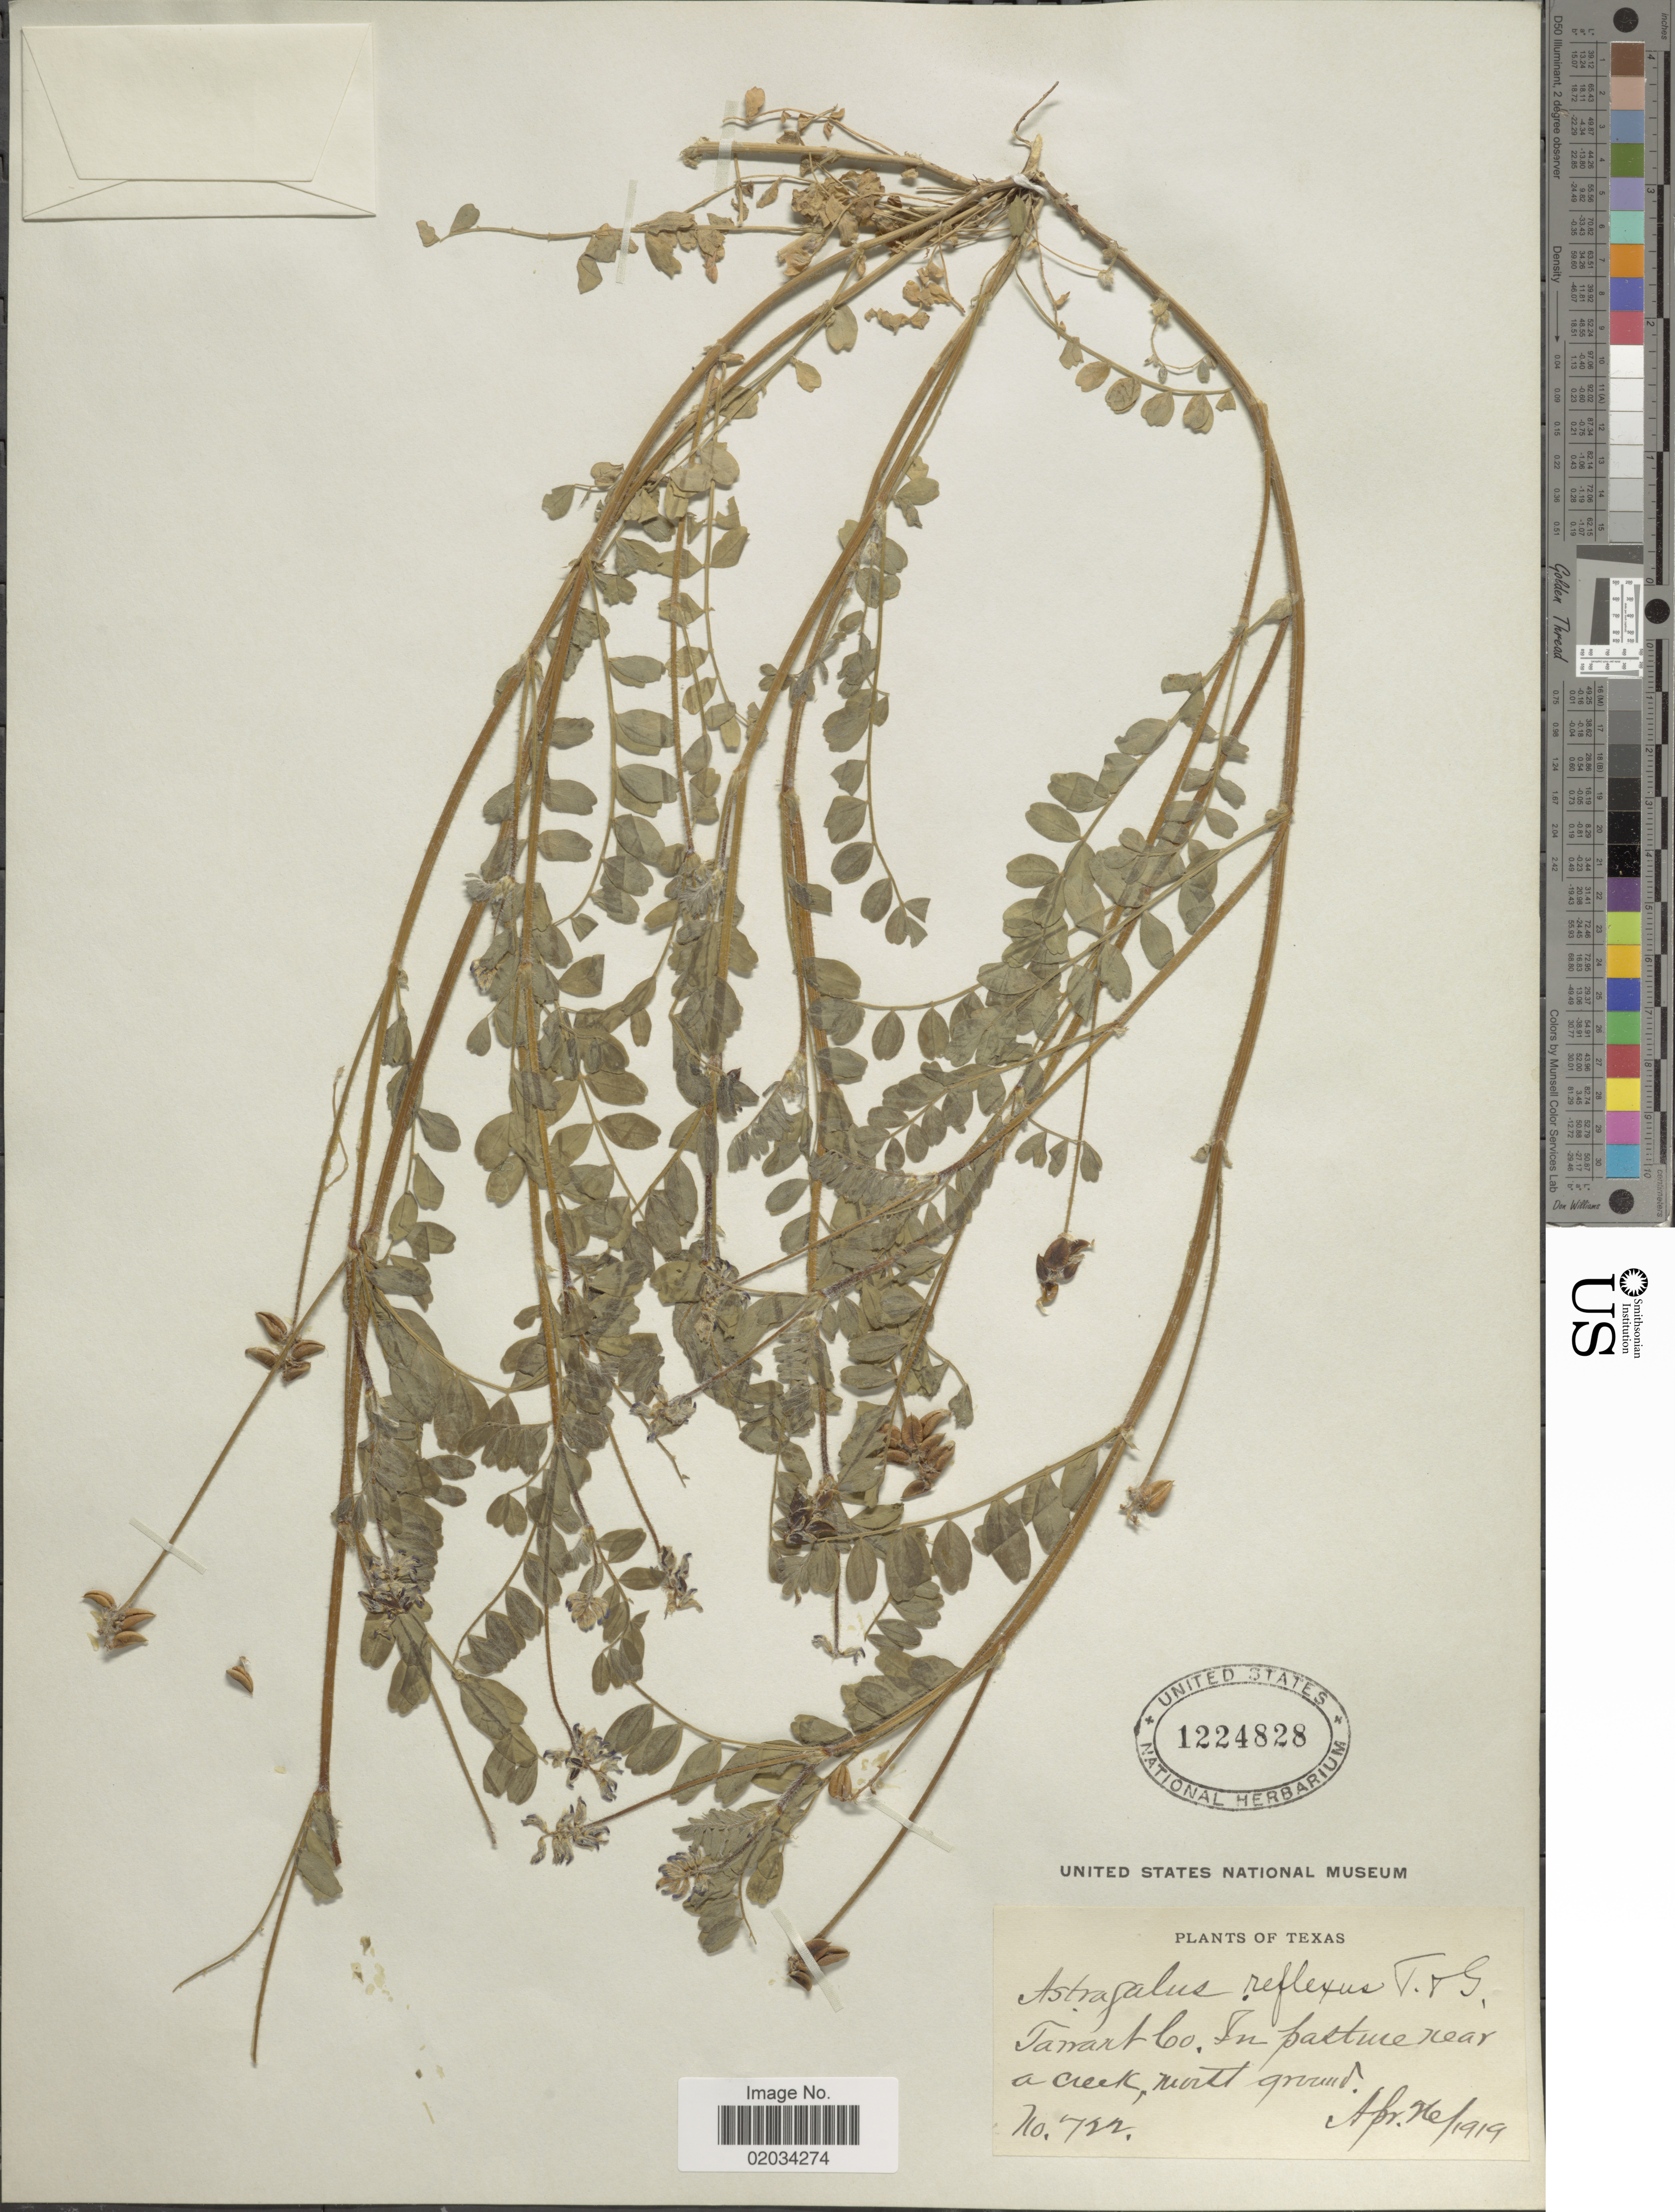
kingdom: Plantae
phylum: Tracheophyta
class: Magnoliopsida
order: Fabales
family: Fabaceae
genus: Astragalus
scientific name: Astragalus reflexus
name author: Torr. & A. Gray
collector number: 722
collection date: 1919-04-26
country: United States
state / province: Texas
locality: Tarrant Co.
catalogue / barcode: US 1224828